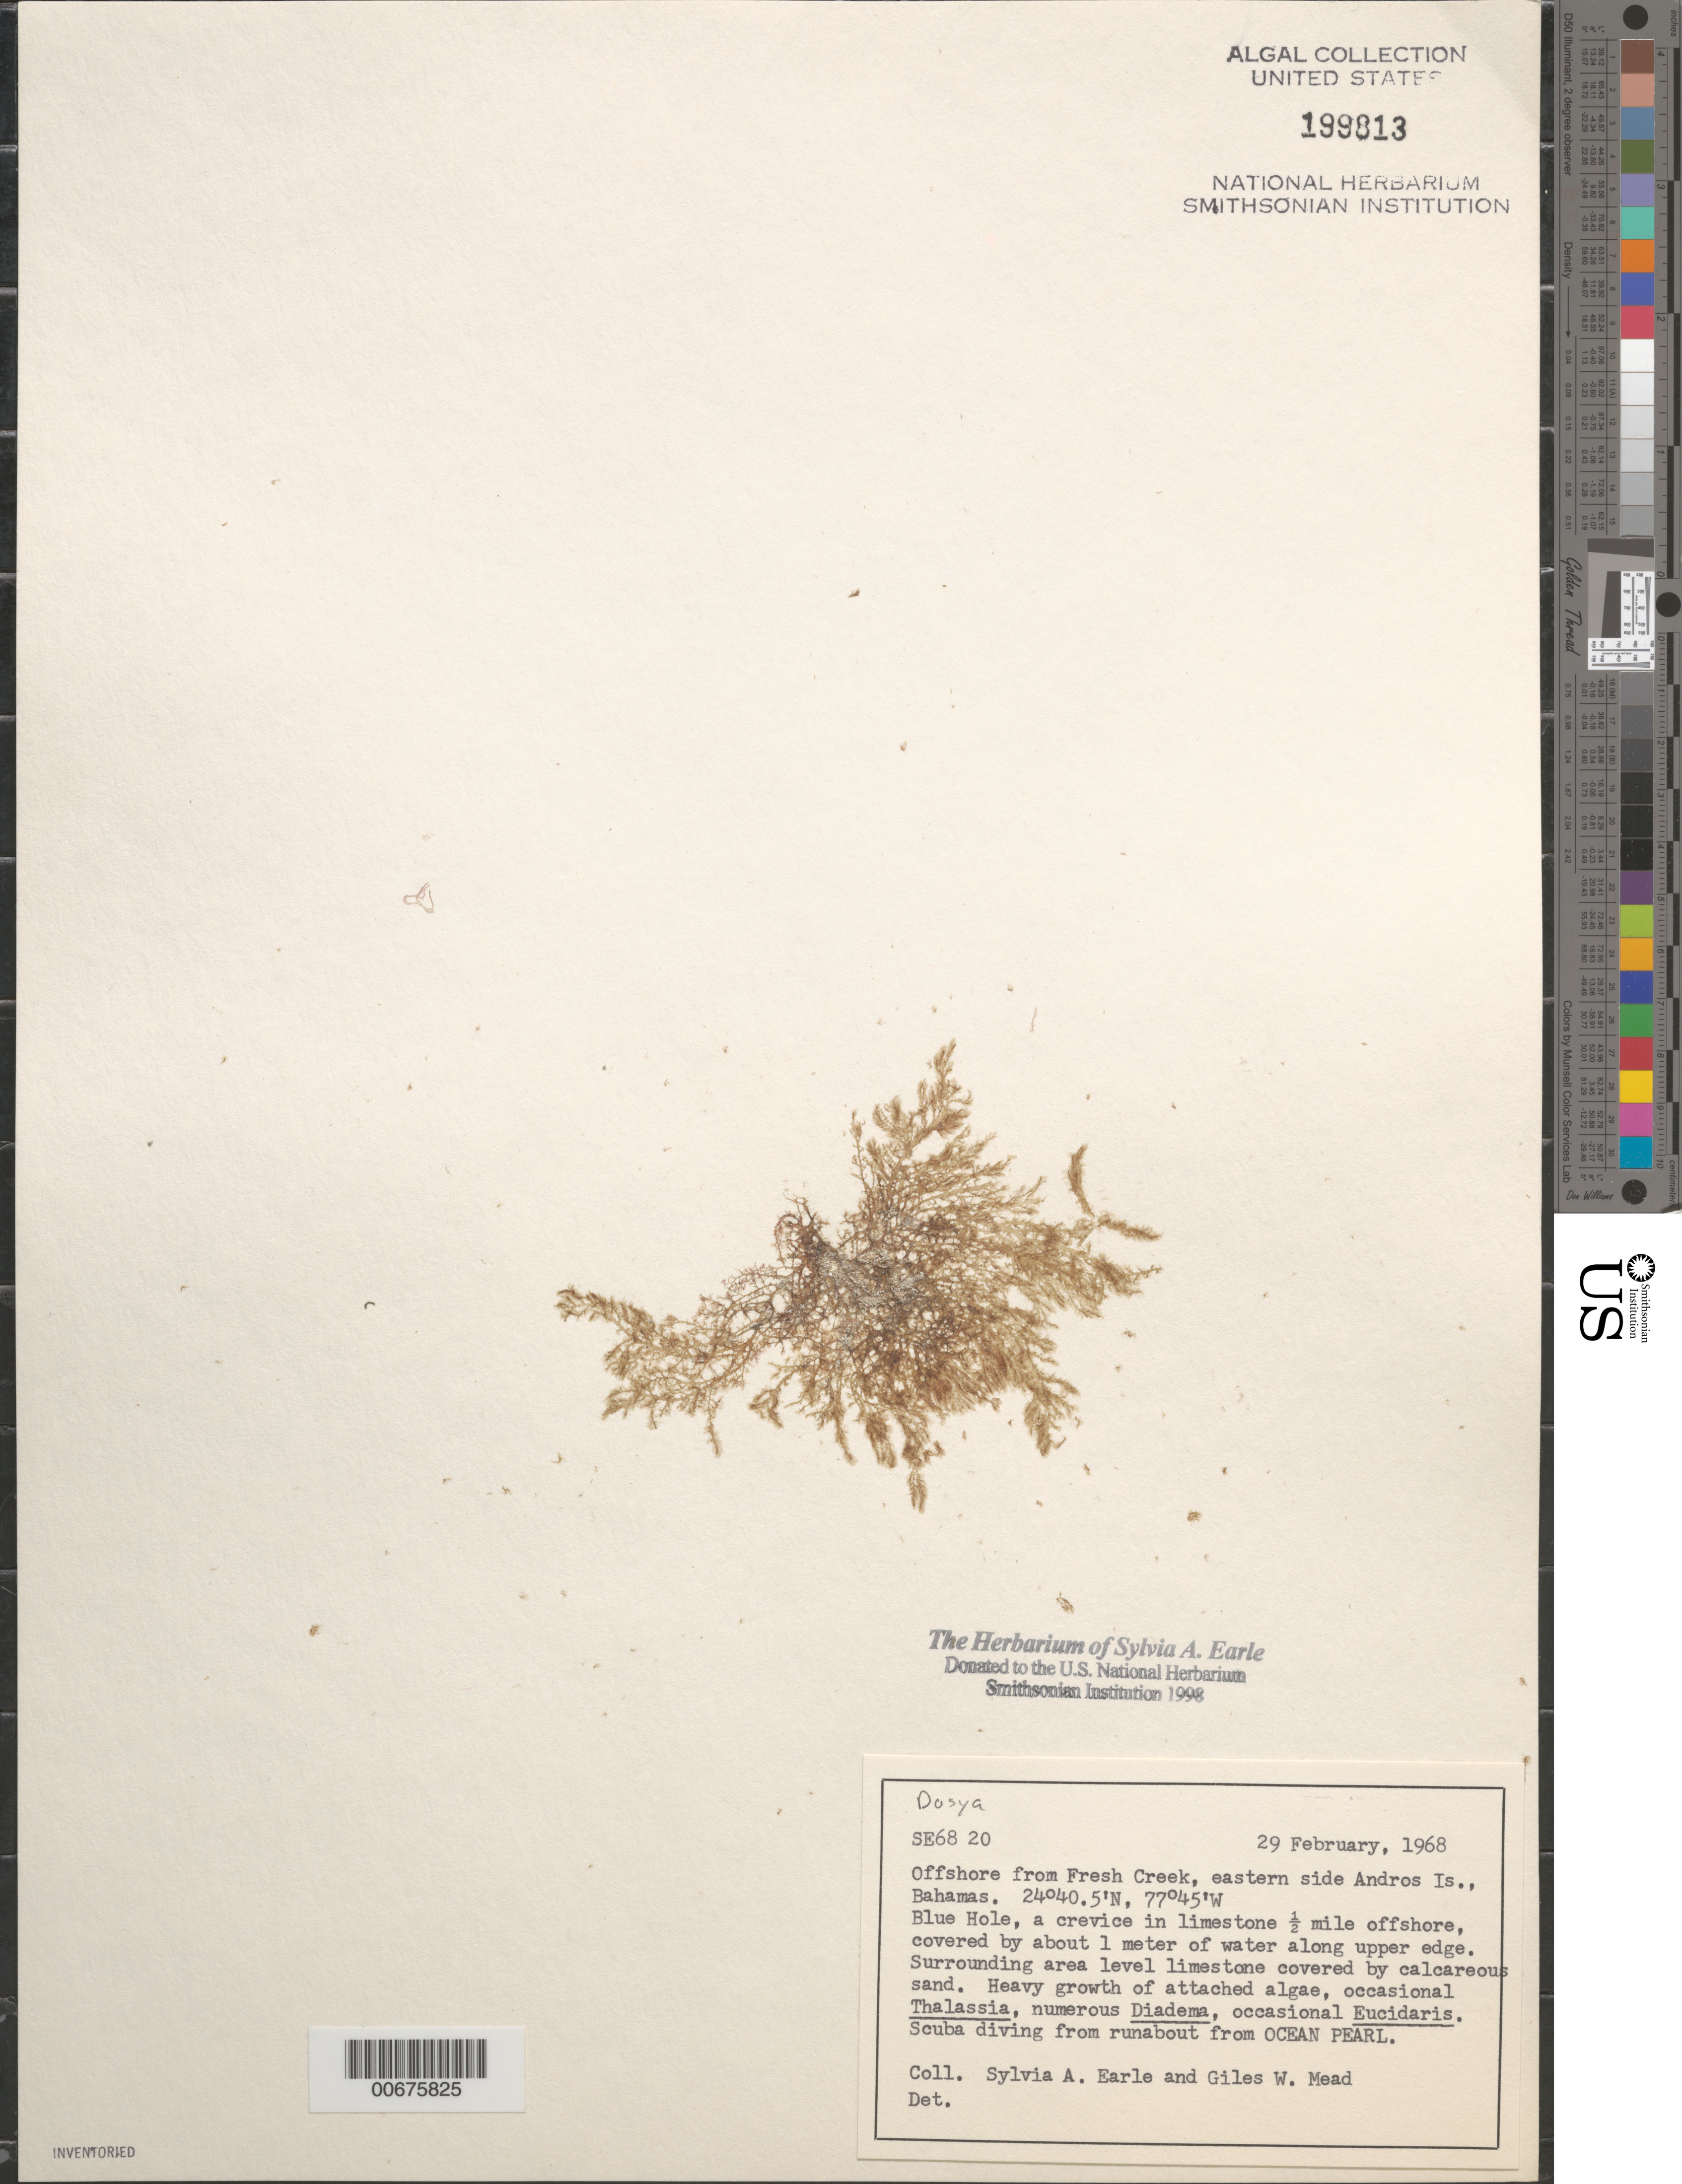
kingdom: Plantae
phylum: Rhodophyta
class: Florideophyceae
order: Ceramiales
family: Dasyaceae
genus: Dasya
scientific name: Dasya sp.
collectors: S. A. Earle & G. W. Mead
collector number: SE 6820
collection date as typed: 29 Feb 1968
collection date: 1968-02-29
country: Bahamas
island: Andros Island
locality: Blue Hole, off Fresh Creek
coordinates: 24 40.5' N, 77 45' W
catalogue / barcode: US 199813